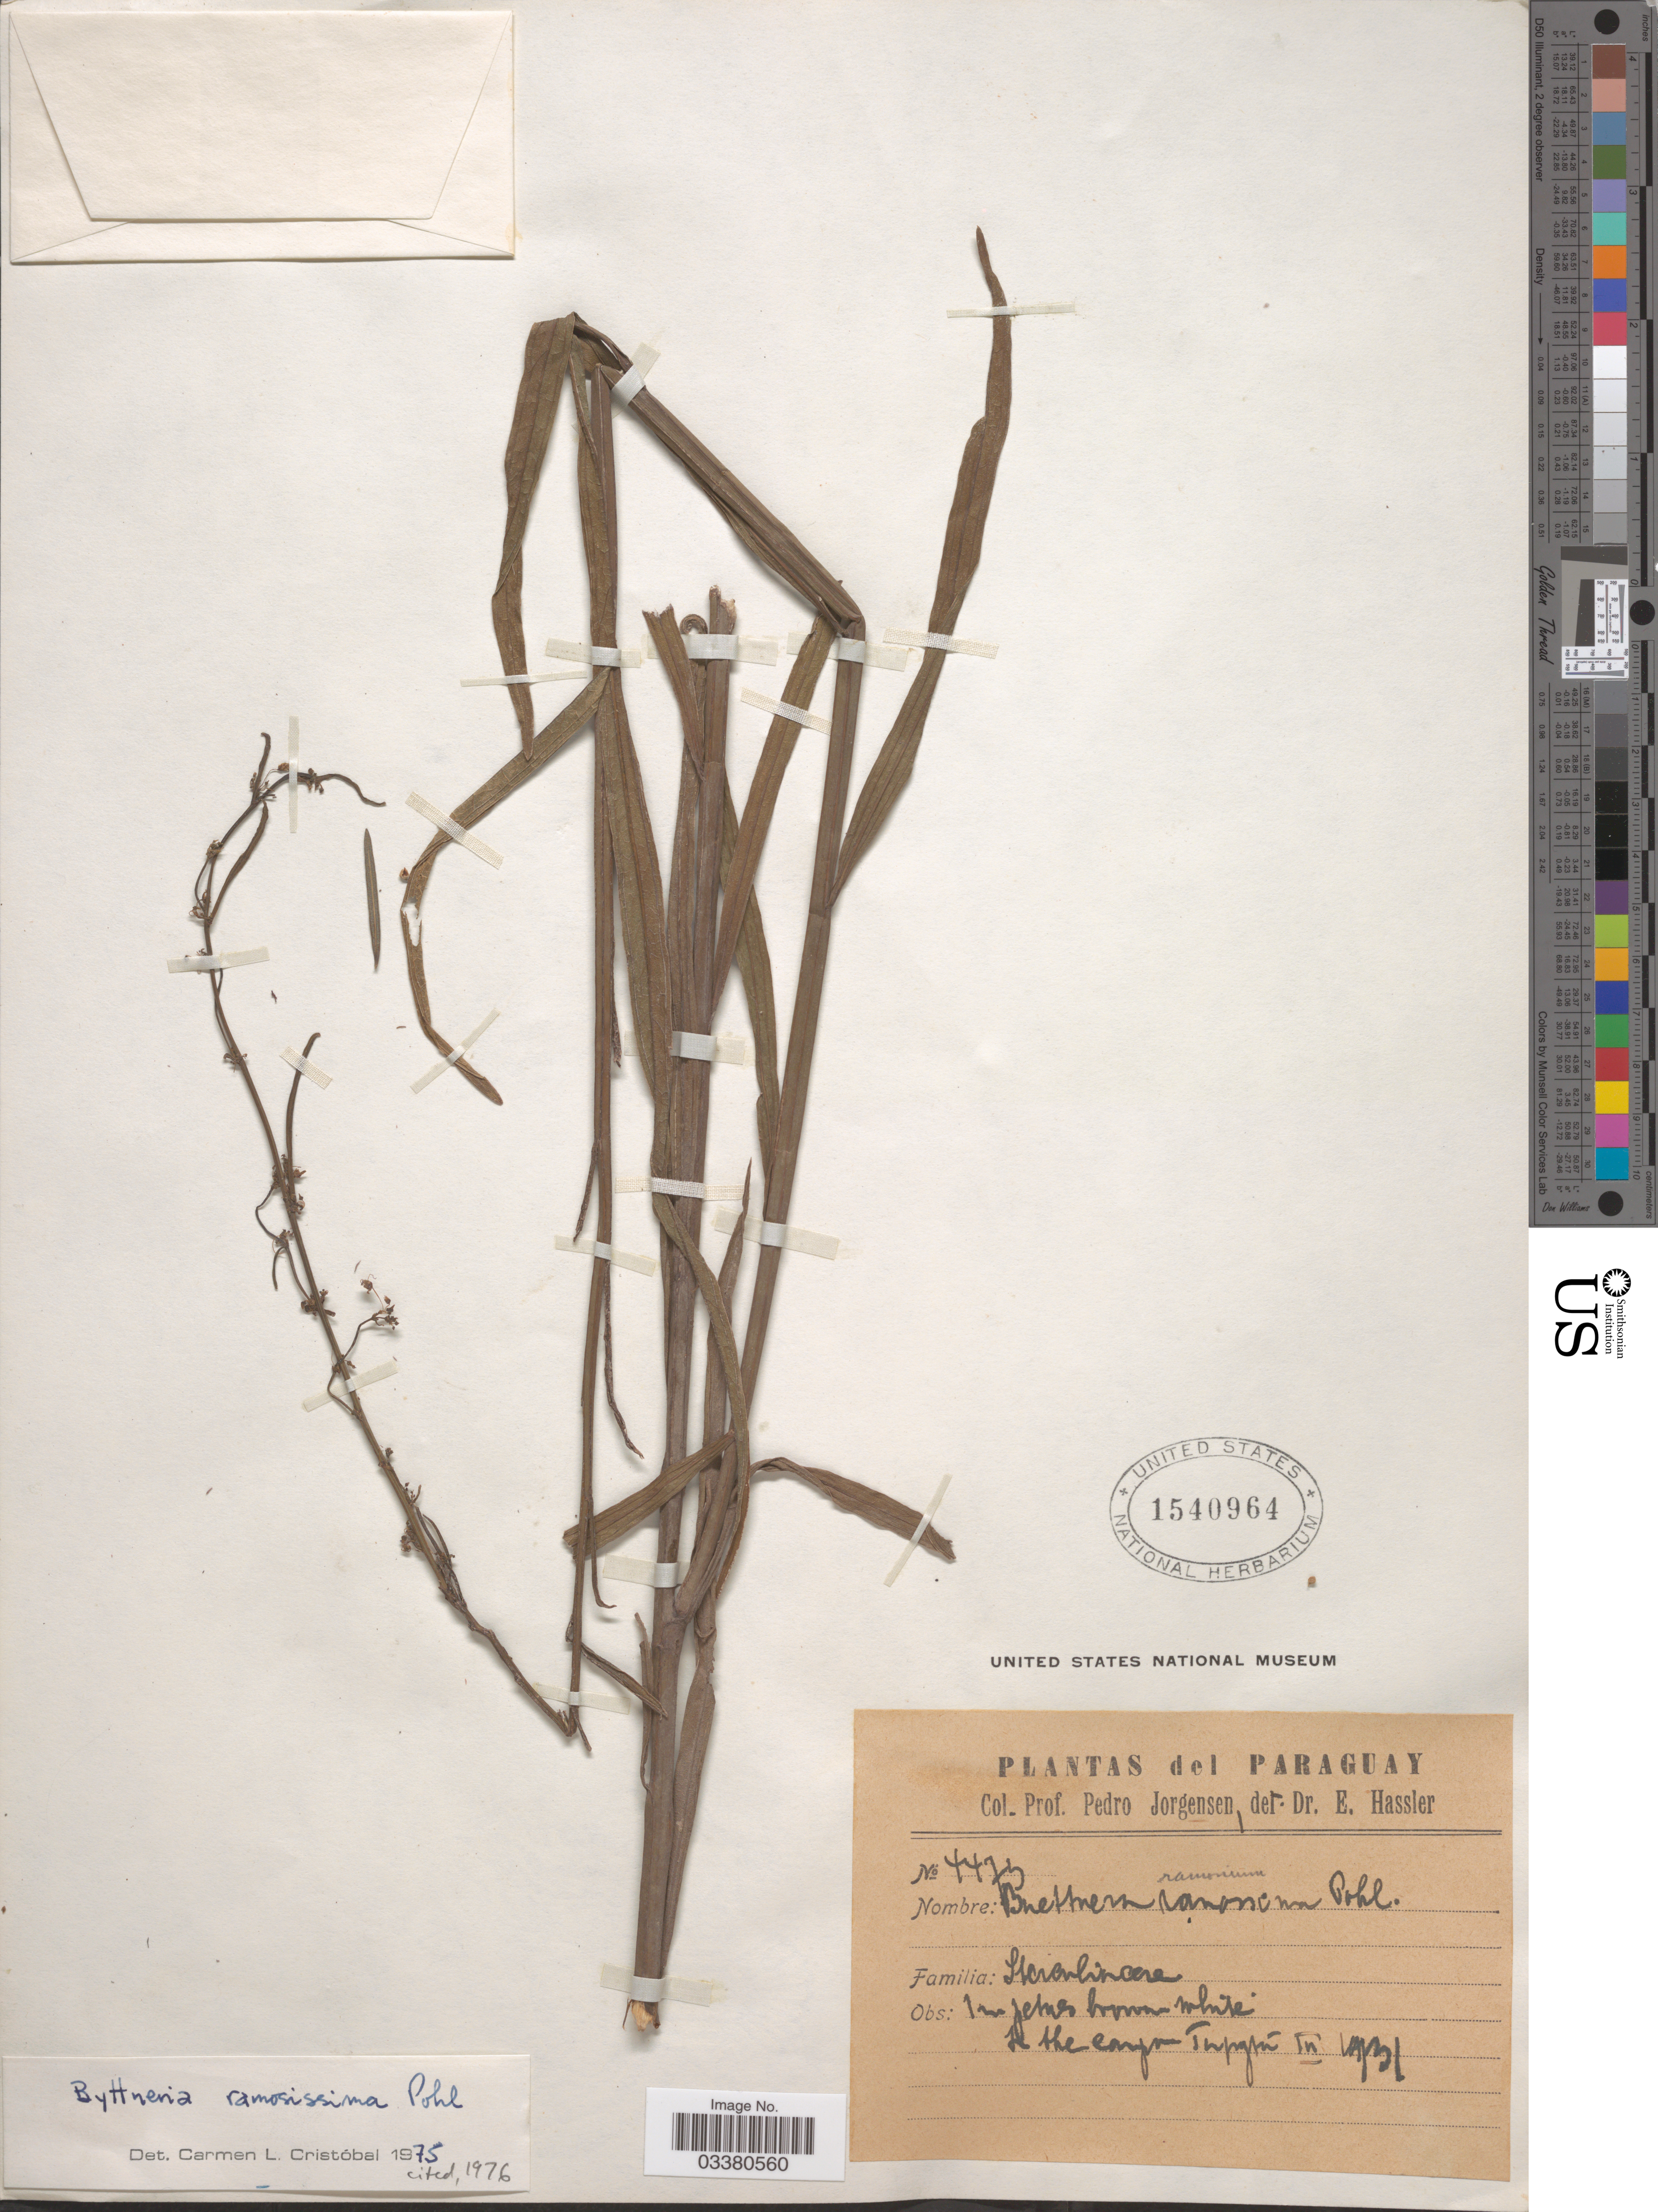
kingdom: Plantae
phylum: Tracheophyta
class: Magnoliopsida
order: Malvales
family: Malvaceae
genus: Byttneria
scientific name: Byttneria ramosissima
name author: Pohl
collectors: P. Jörgensen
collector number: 4473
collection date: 1931-03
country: Paraguay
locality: In the campo Tupgtú. [interpreted]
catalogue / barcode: US 1540964